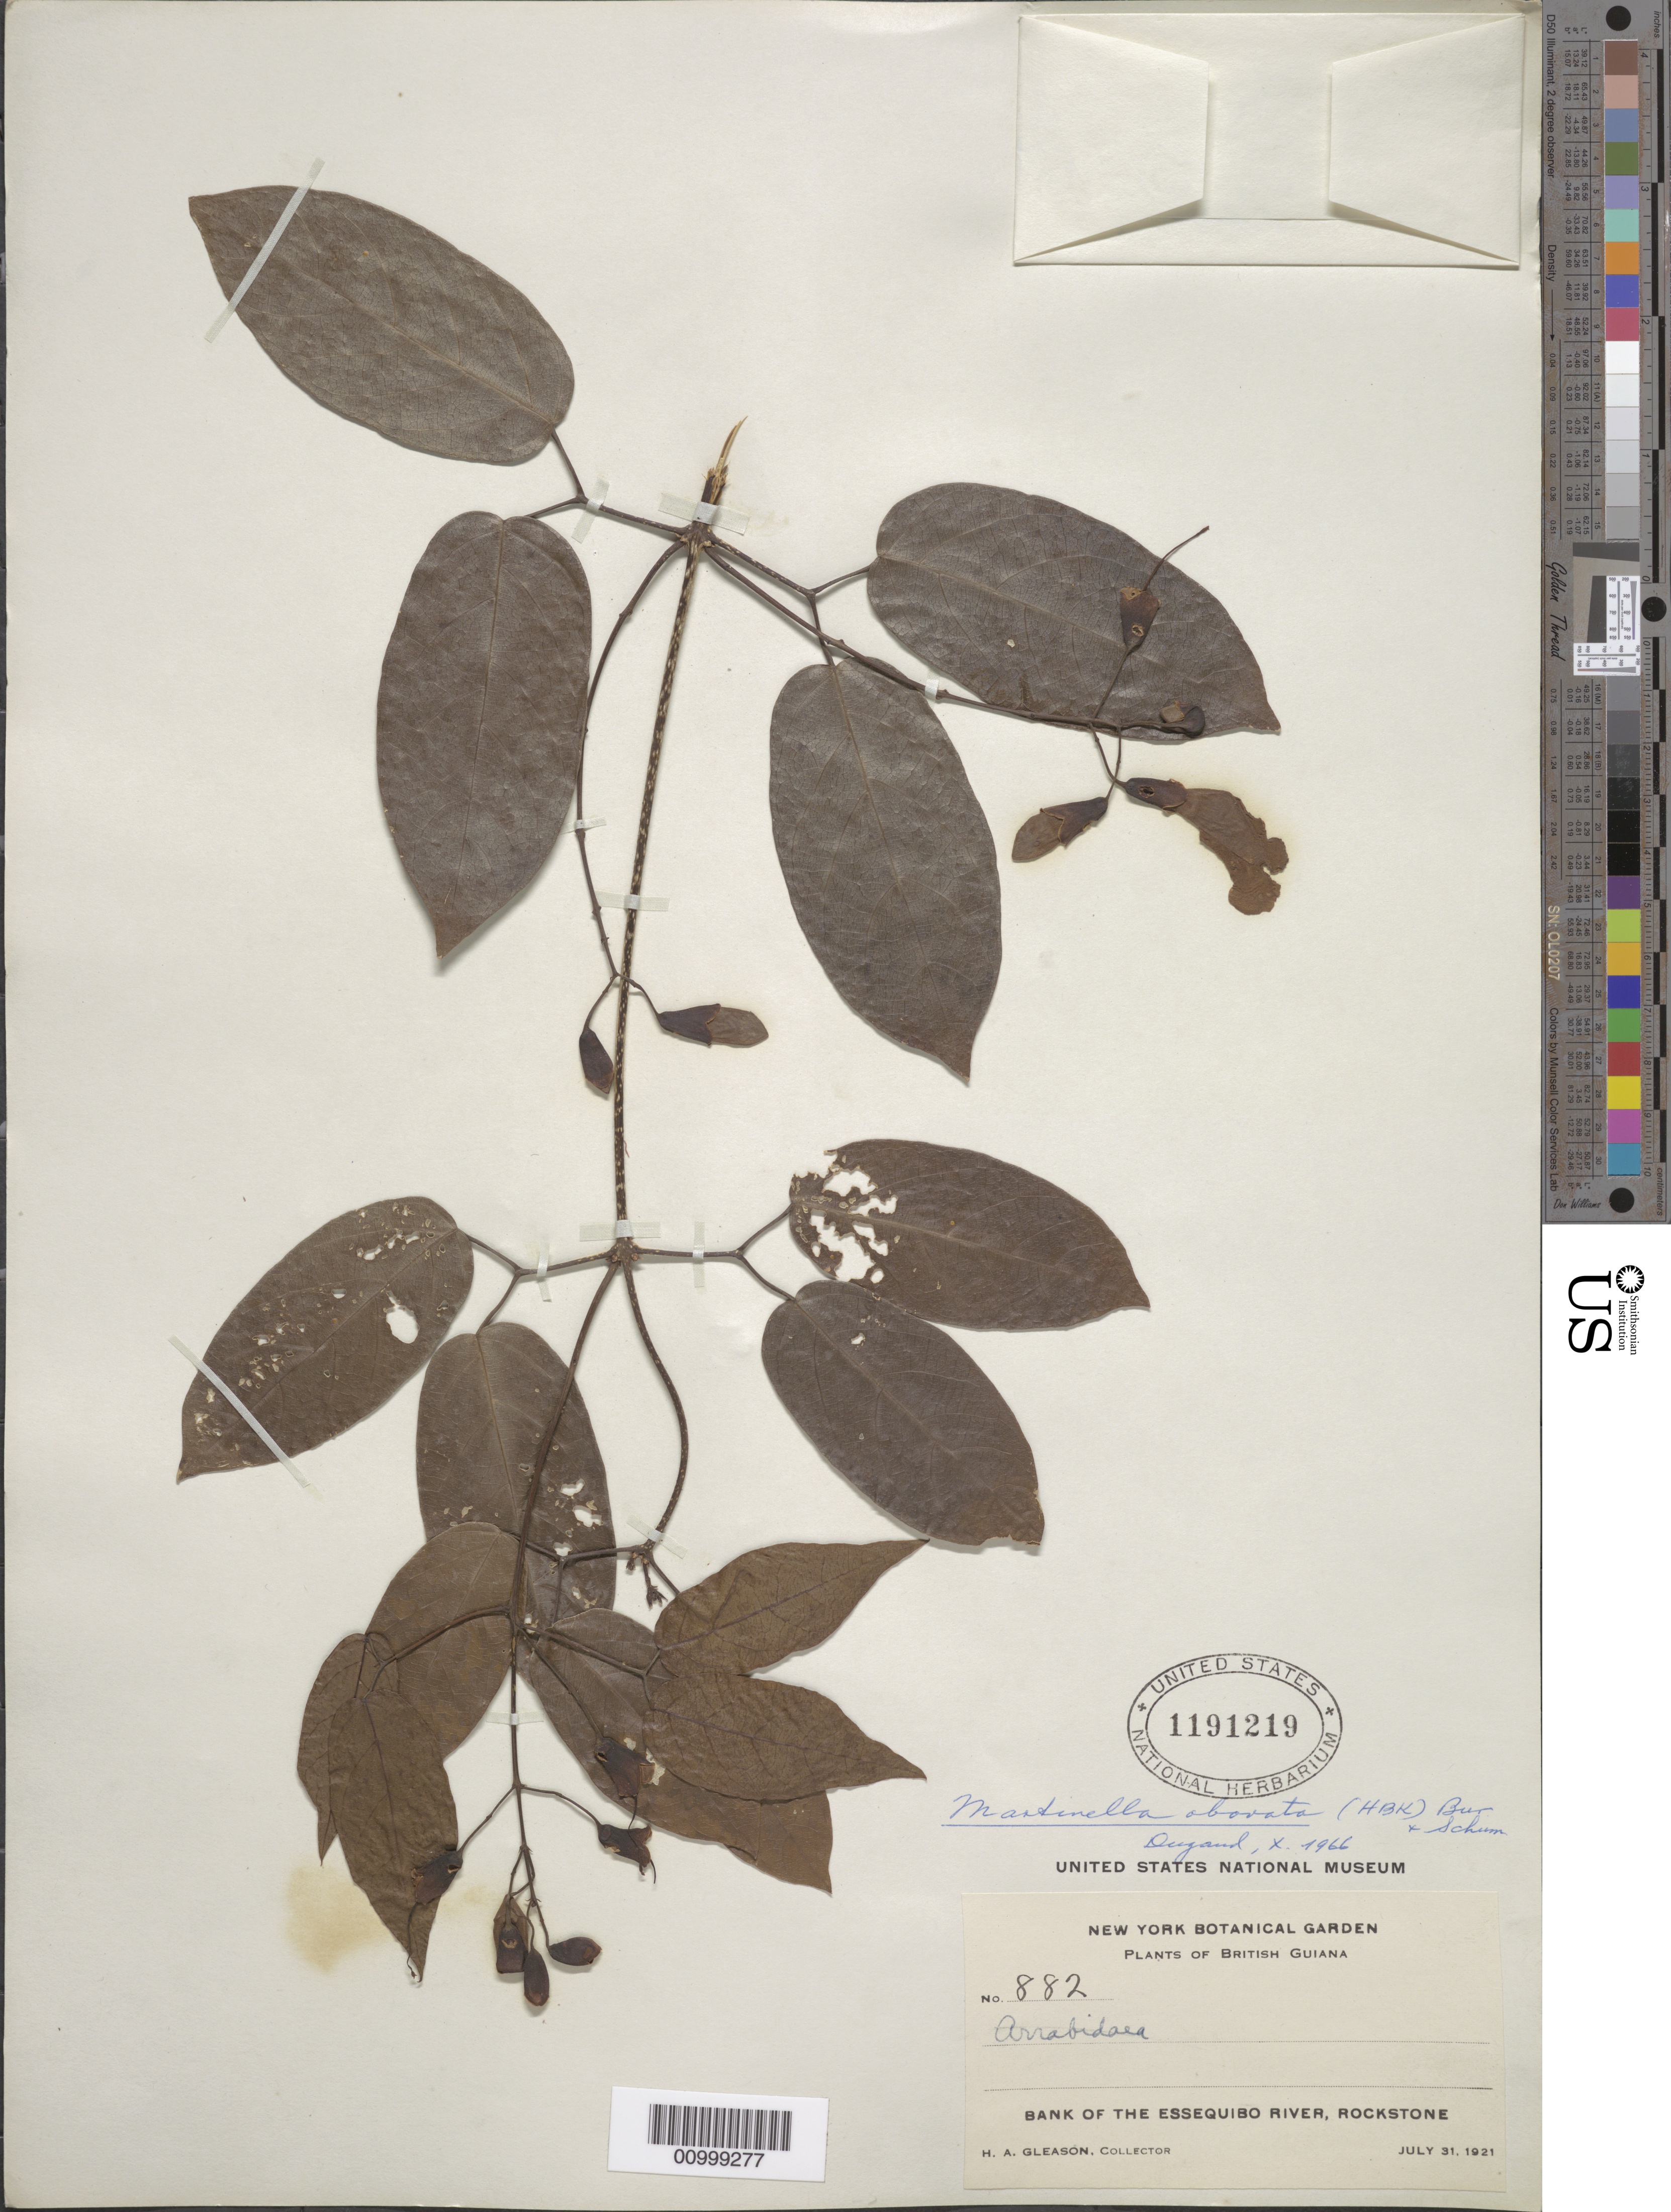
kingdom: Plantae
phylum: Tracheophyta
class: Magnoliopsida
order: Lamiales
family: Bignoniaceae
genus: Martinella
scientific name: Martinella obovata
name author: (Kunth) Bureau & K. Schum.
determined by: Degand, X.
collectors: H. A. Gleason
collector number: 882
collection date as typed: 31-Jul-21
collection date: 1921-07-31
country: Guyana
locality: Bank of Essequibo River, Rockstone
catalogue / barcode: US 1191219